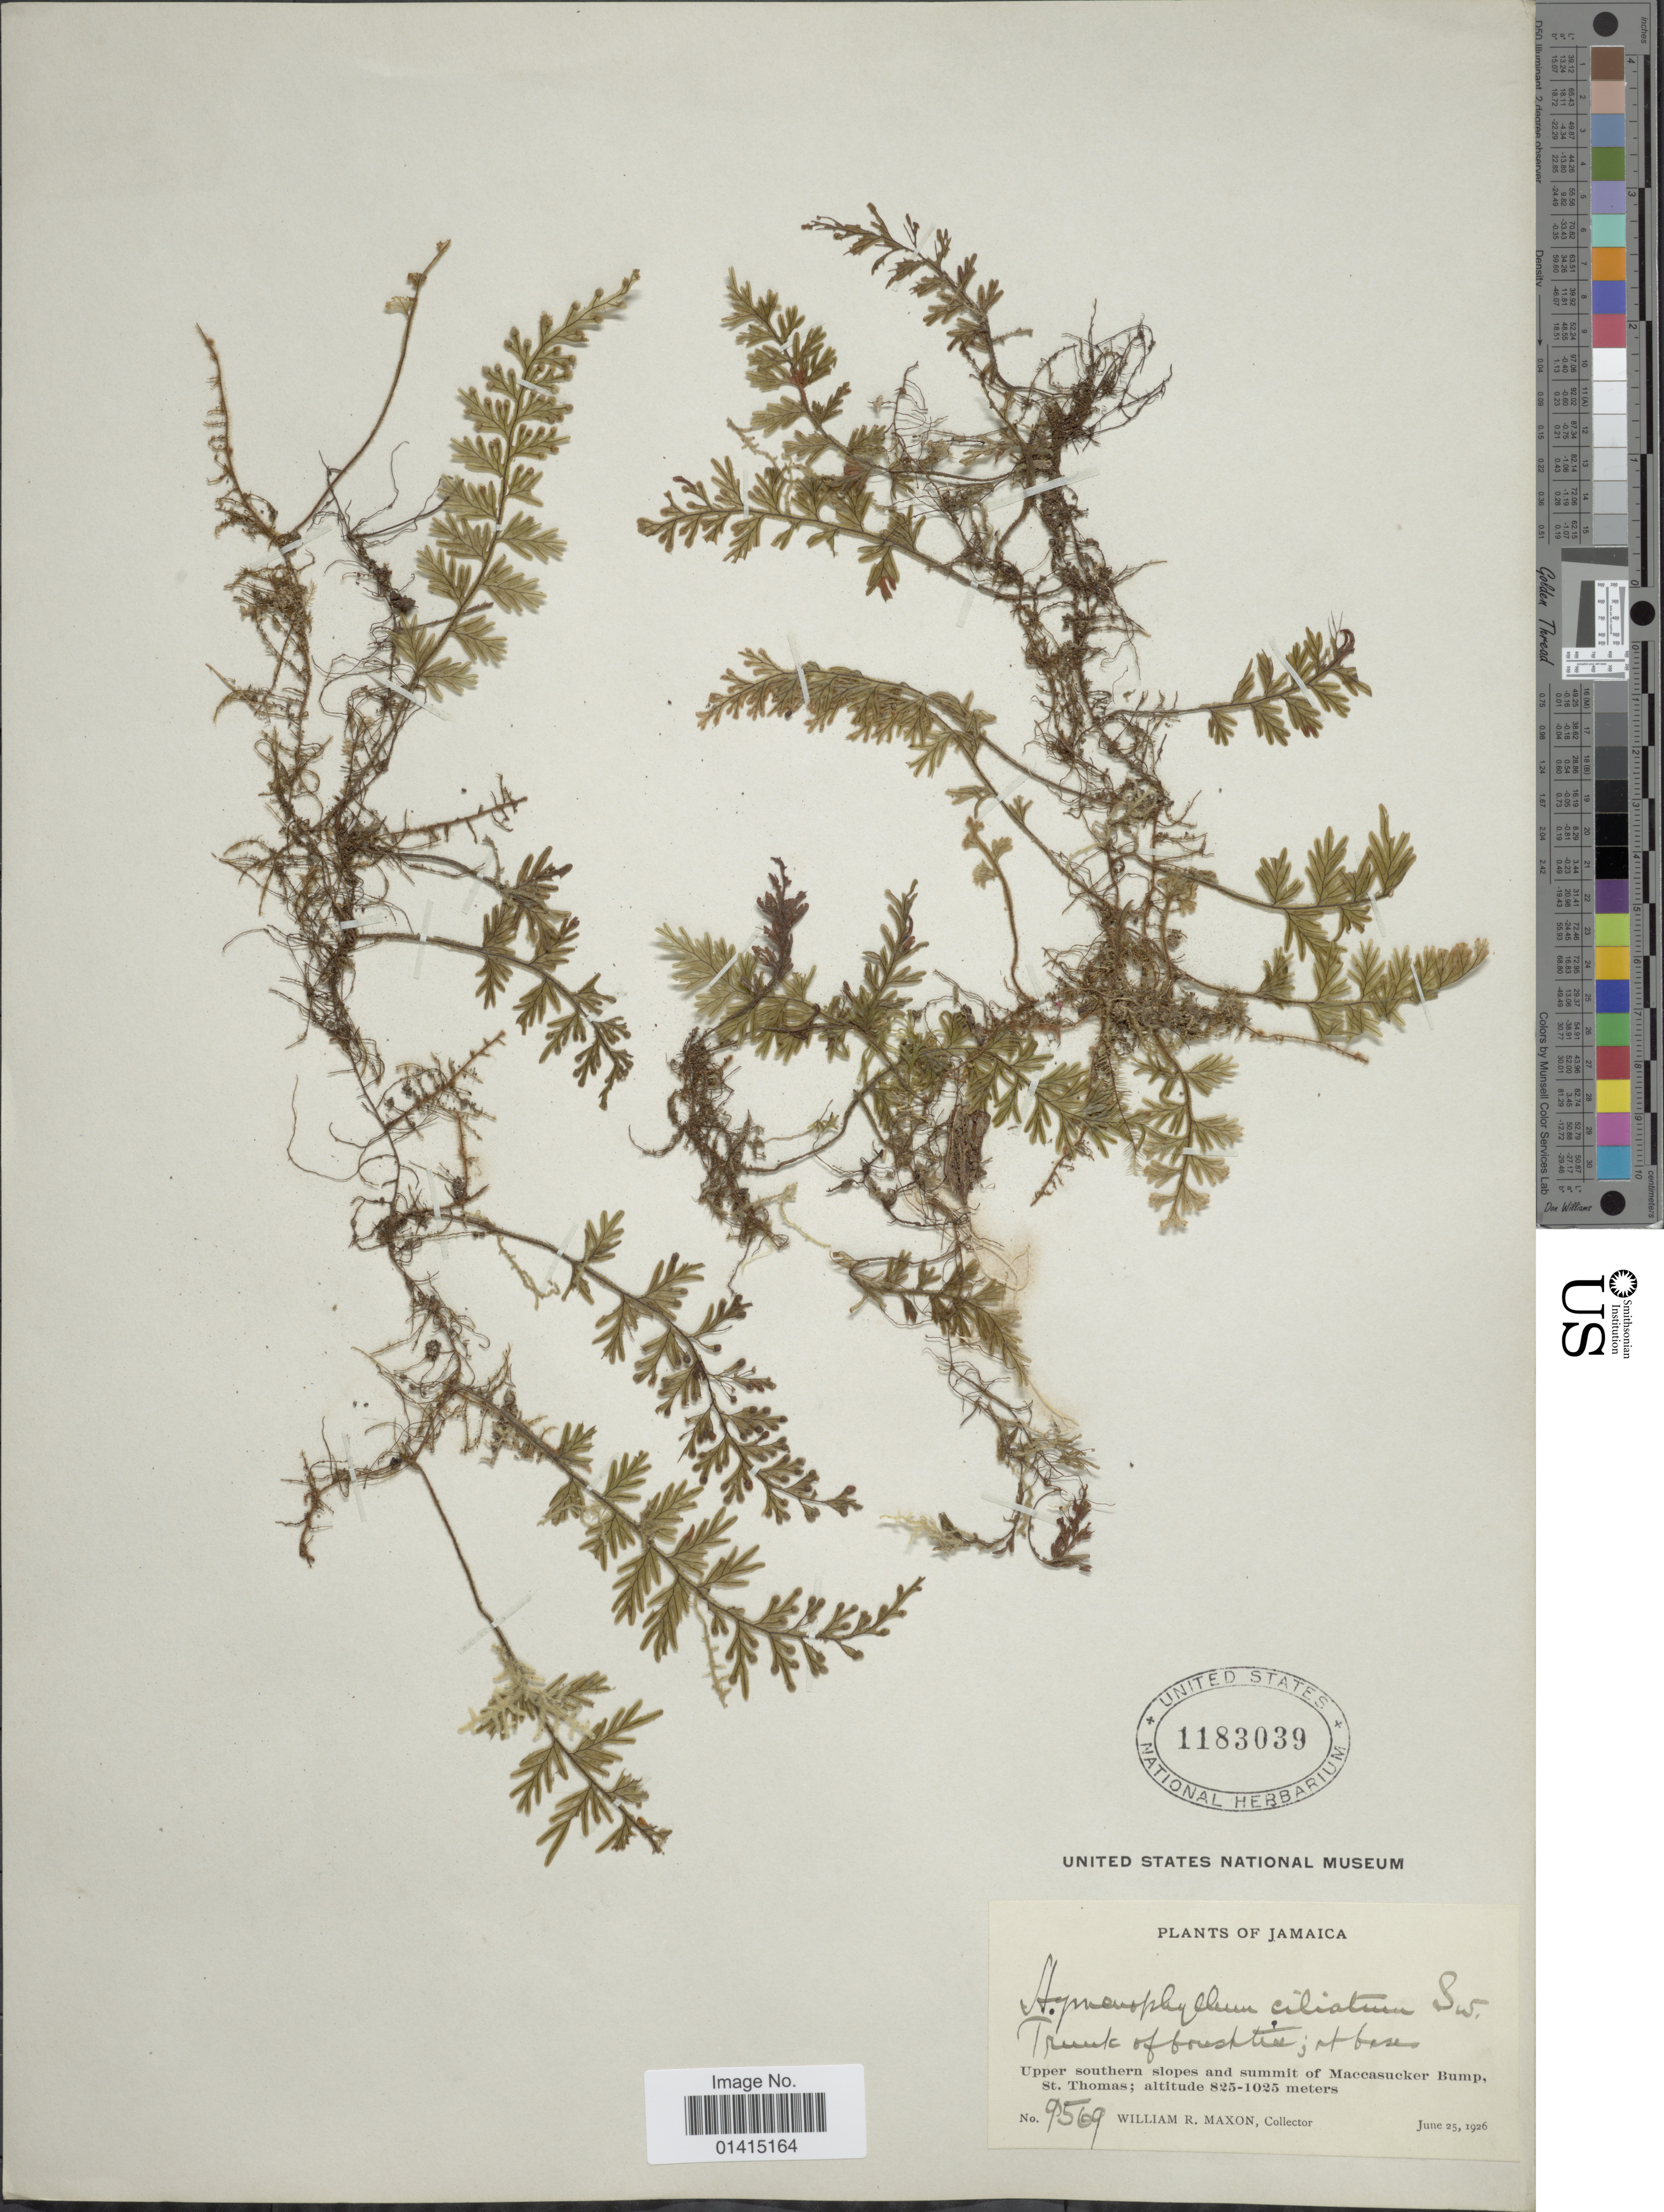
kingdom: Plantae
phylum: Tracheophyta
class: Polypodiopsida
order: Hymenophyllales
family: Hymenophyllaceae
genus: Hymenophyllum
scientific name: Hymenophyllum hirsutum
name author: (L.) Sw.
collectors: W. R. Maxon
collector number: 9569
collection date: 1926-06-25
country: Jamaica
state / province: Saint Thomas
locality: Upper southern slopes and summit of Maccasucker Bump St. Thomas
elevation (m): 825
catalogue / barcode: US 1183039